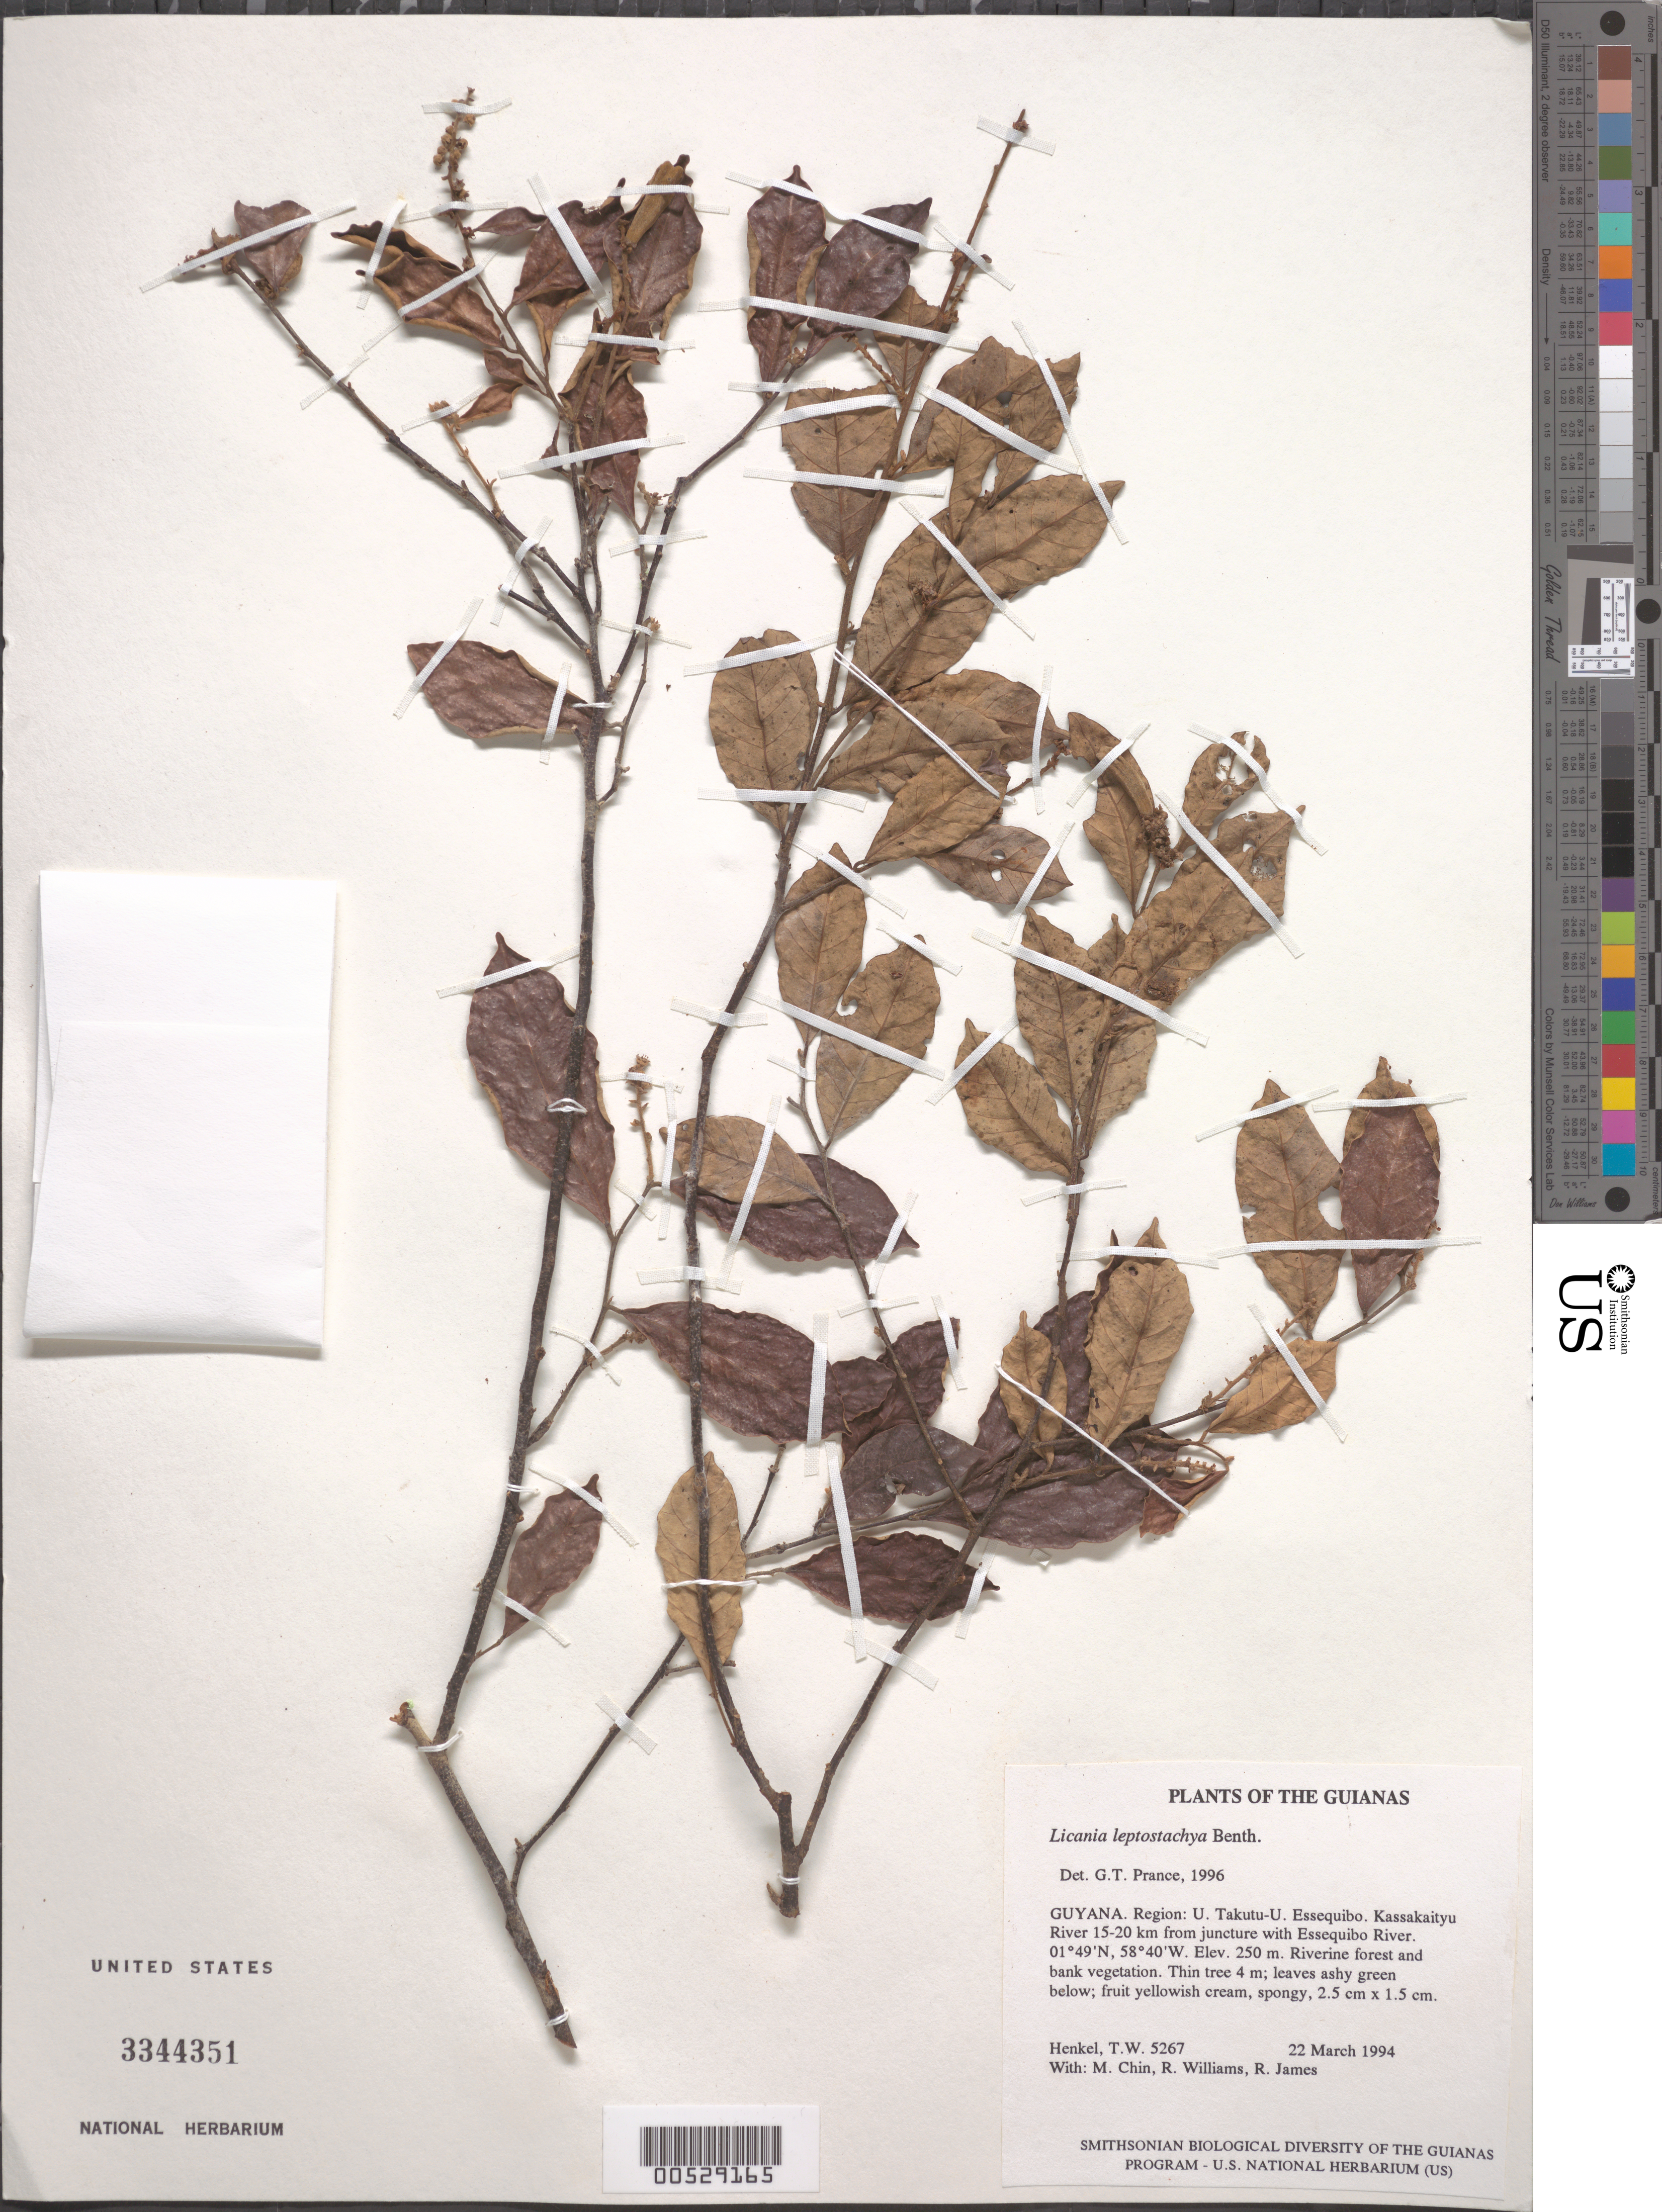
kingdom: Plantae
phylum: Tracheophyta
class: Magnoliopsida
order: Malpighiales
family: Chrysobalanaceae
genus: Licania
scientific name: Licania leptostachya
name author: Benth.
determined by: Prance, G. T.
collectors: T. Henkel, M. Chin, R. Williams & R. James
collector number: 5267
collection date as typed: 22 March 1994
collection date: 1994-03-22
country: Guyana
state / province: U. Takutu-U. Essequibo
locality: Kassakaityu River 15-20 km from juncture with Essequibo River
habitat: Riverine forest and bank vegetation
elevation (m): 250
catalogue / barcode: US 3344351